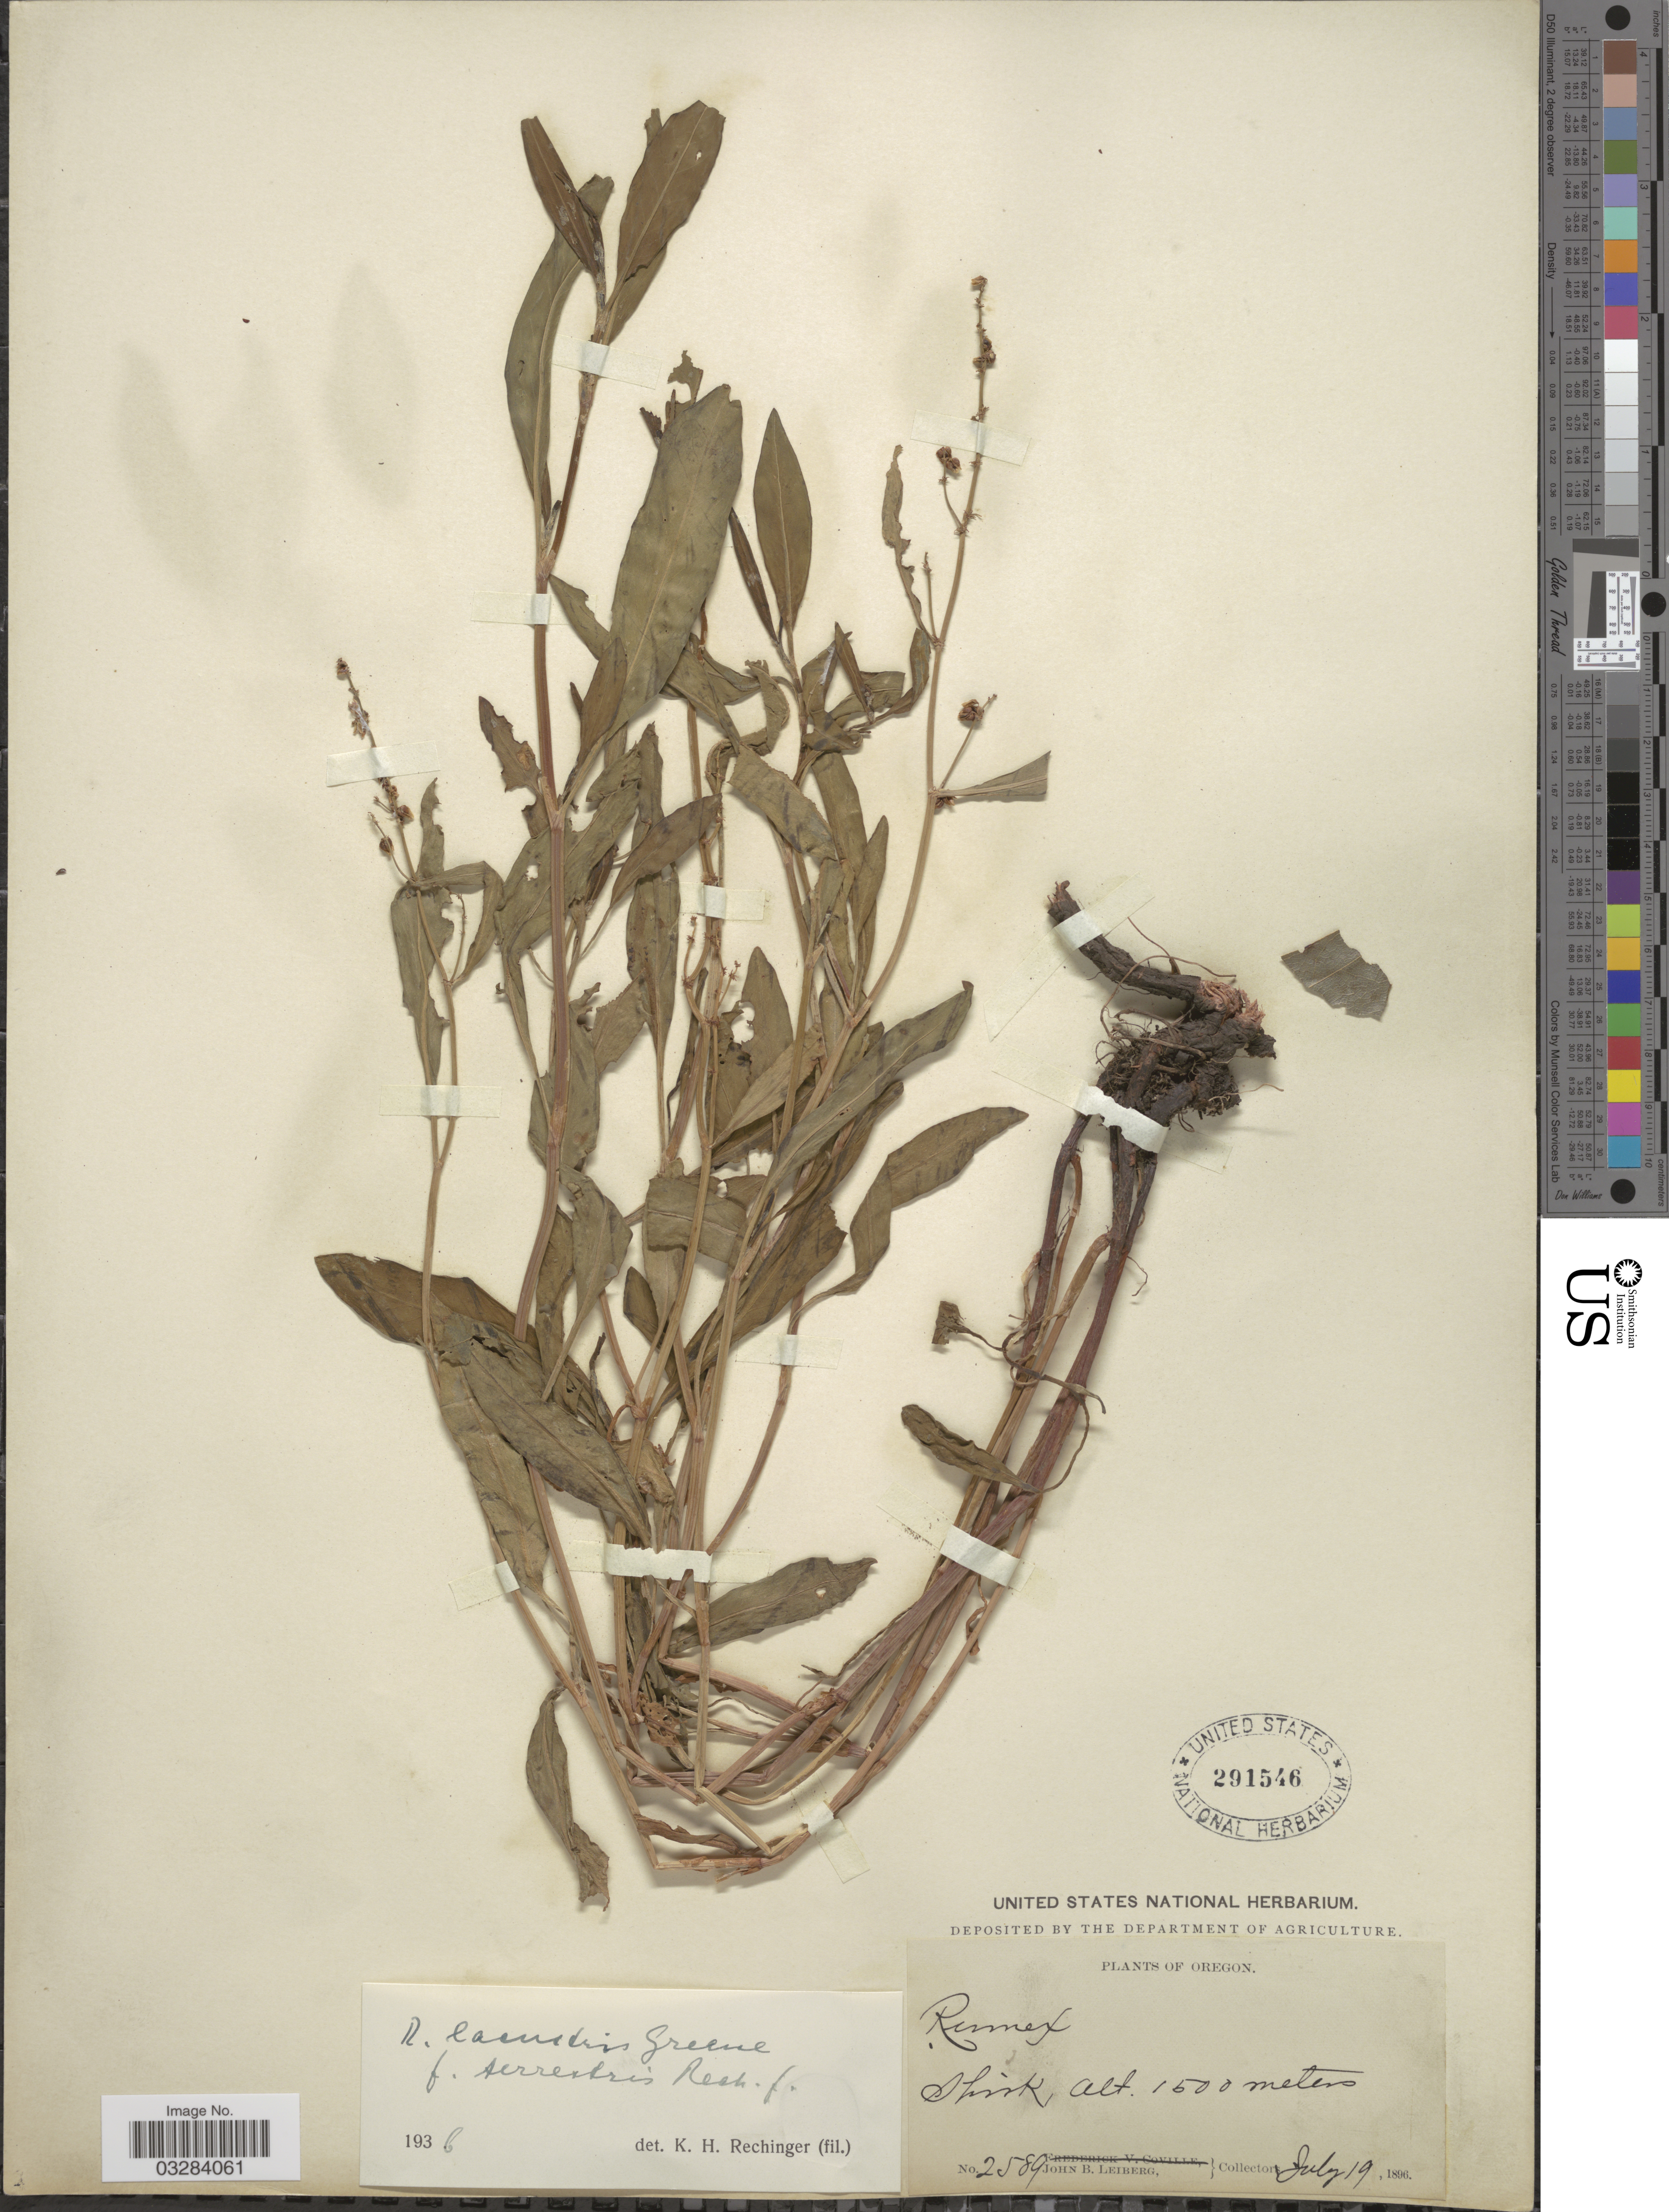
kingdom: Plantae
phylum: Tracheophyta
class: Magnoliopsida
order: Caryophyllales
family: Polygonaceae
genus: Rumex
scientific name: Rumex lacustris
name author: Greene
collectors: J. Leiberg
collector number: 2589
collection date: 1896-07-19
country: United States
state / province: Oregon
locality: Shirk.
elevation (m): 1500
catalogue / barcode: US 291546